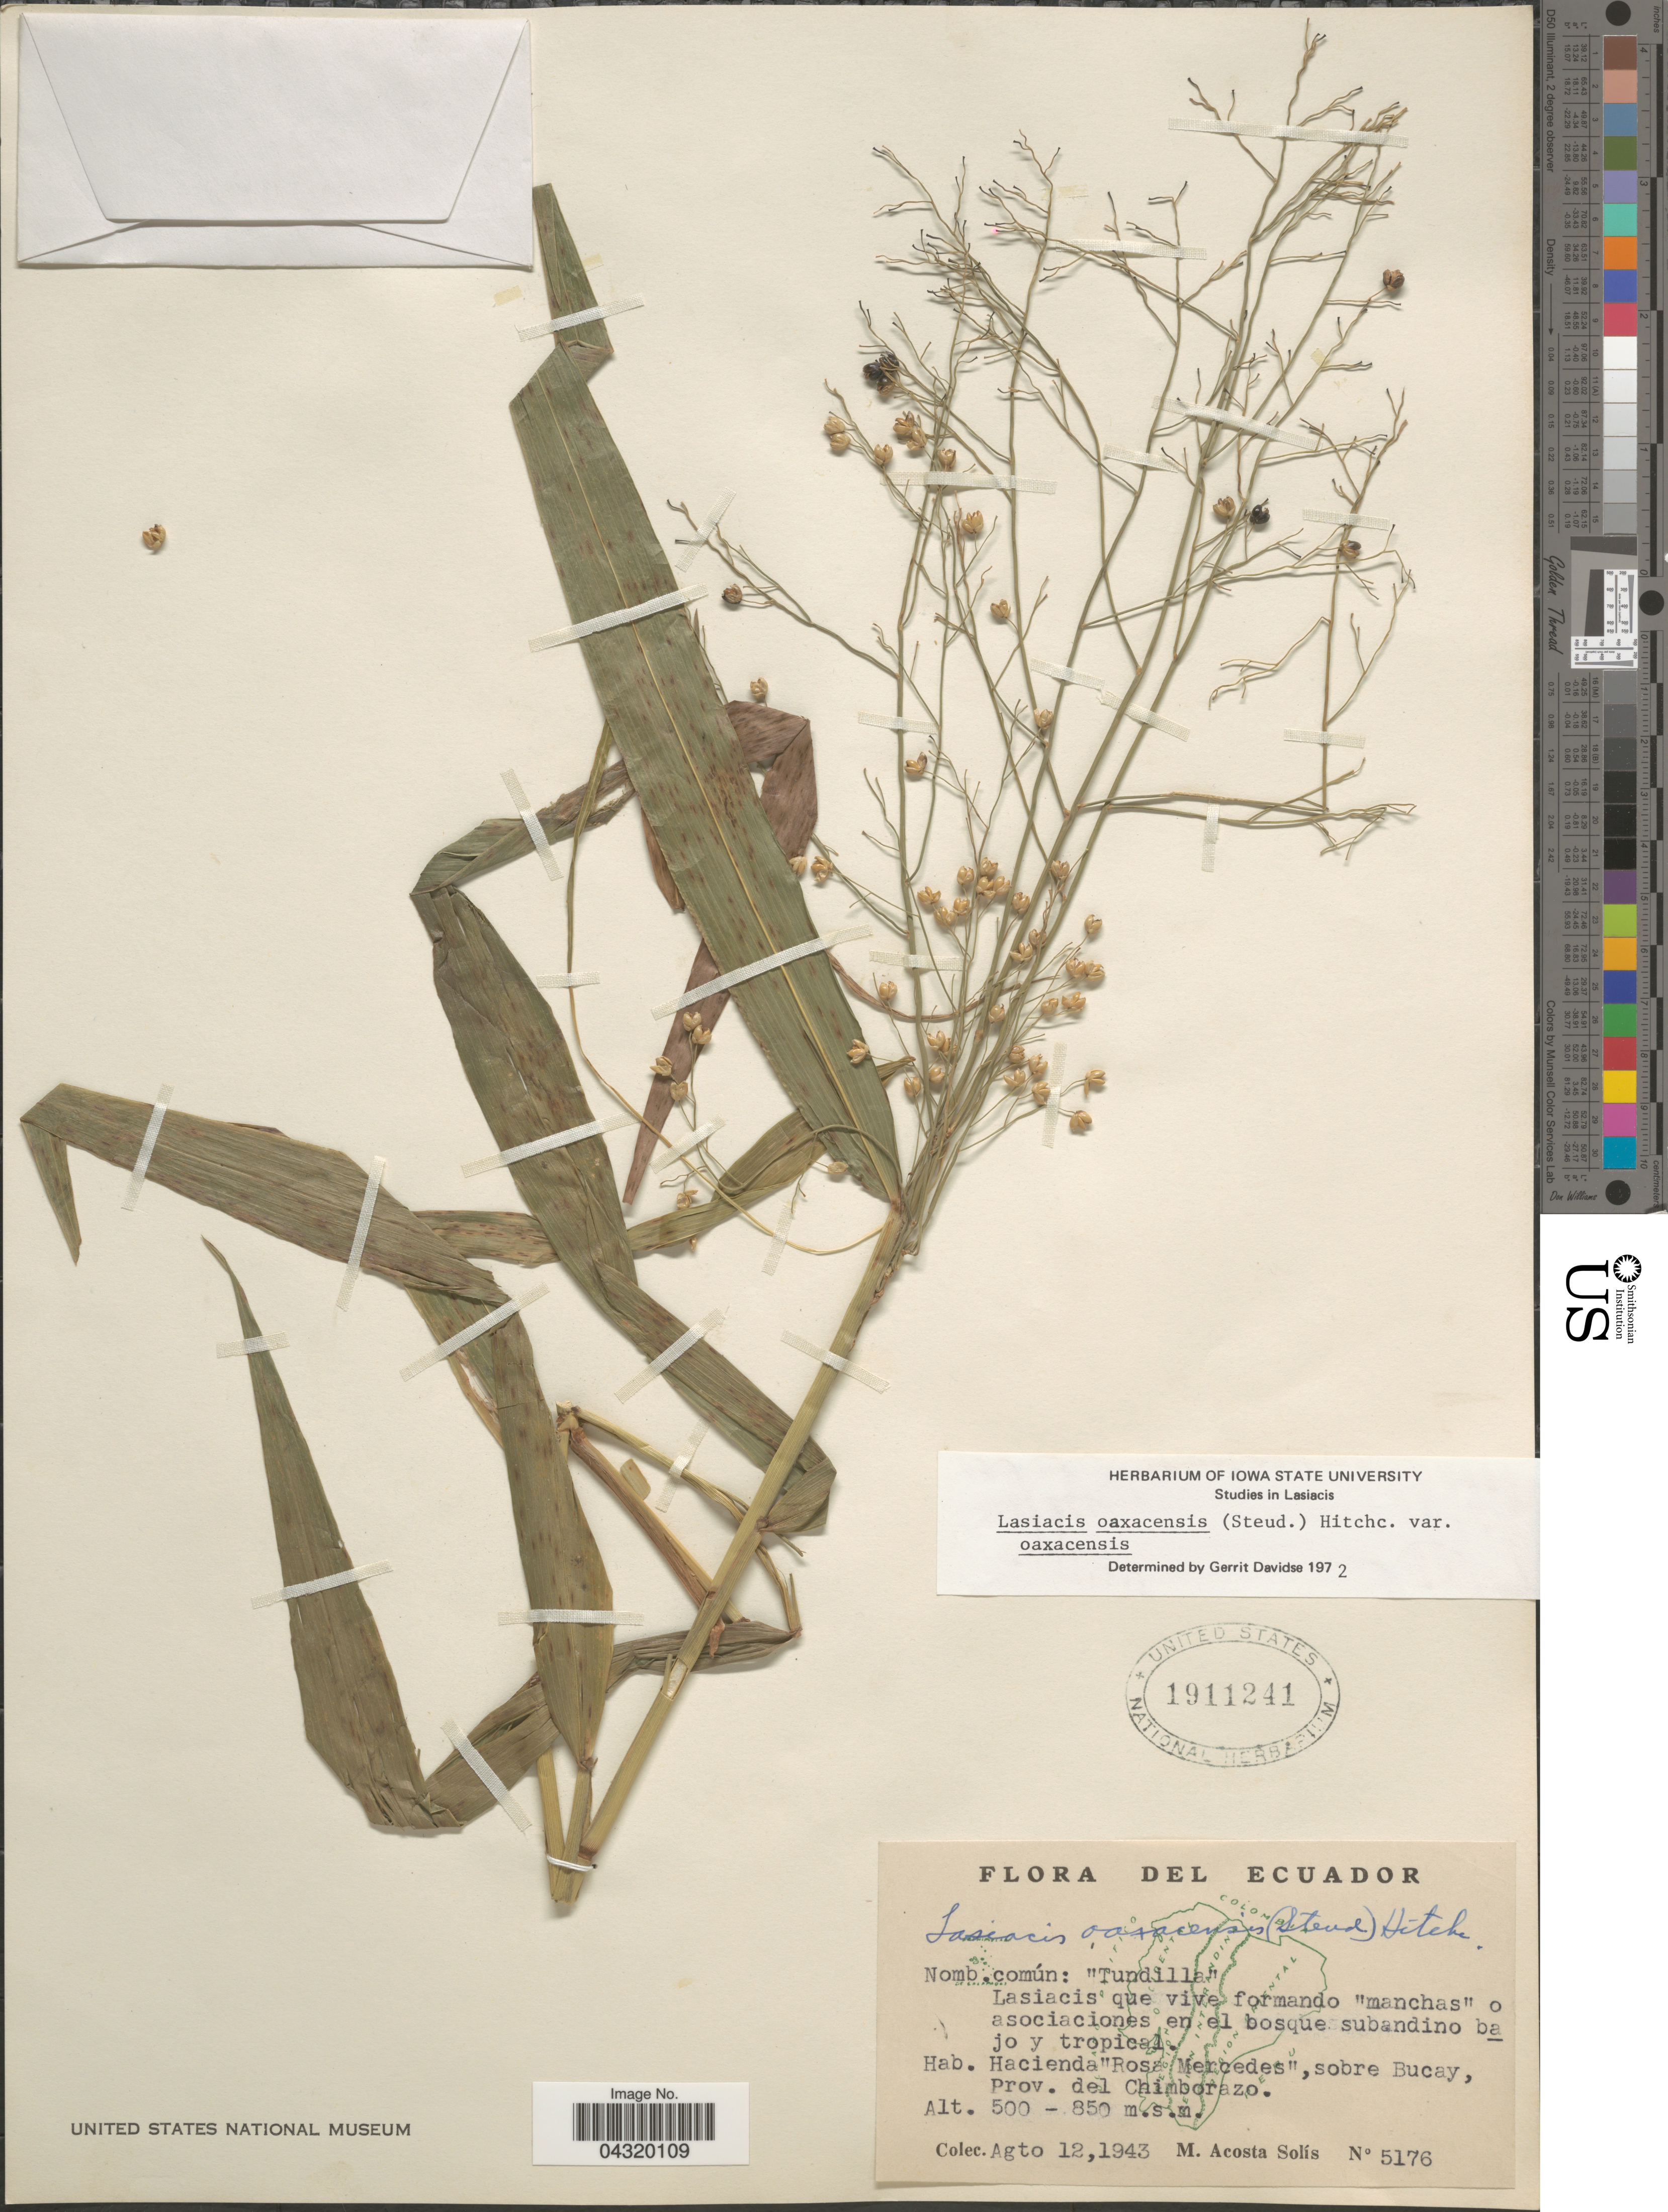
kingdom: Plantae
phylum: Tracheophyta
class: Liliopsida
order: Poales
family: Poaceae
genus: Lasiacis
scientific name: Lasiacis oaxacensis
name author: (Steud.) Hitchc.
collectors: M. Acosta Solis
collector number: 5176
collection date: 1943-08-12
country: Ecuador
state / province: Chimborazo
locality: Hacienda "Rosa Mercedes",sobre Bucay.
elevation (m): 500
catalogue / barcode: US 1911241